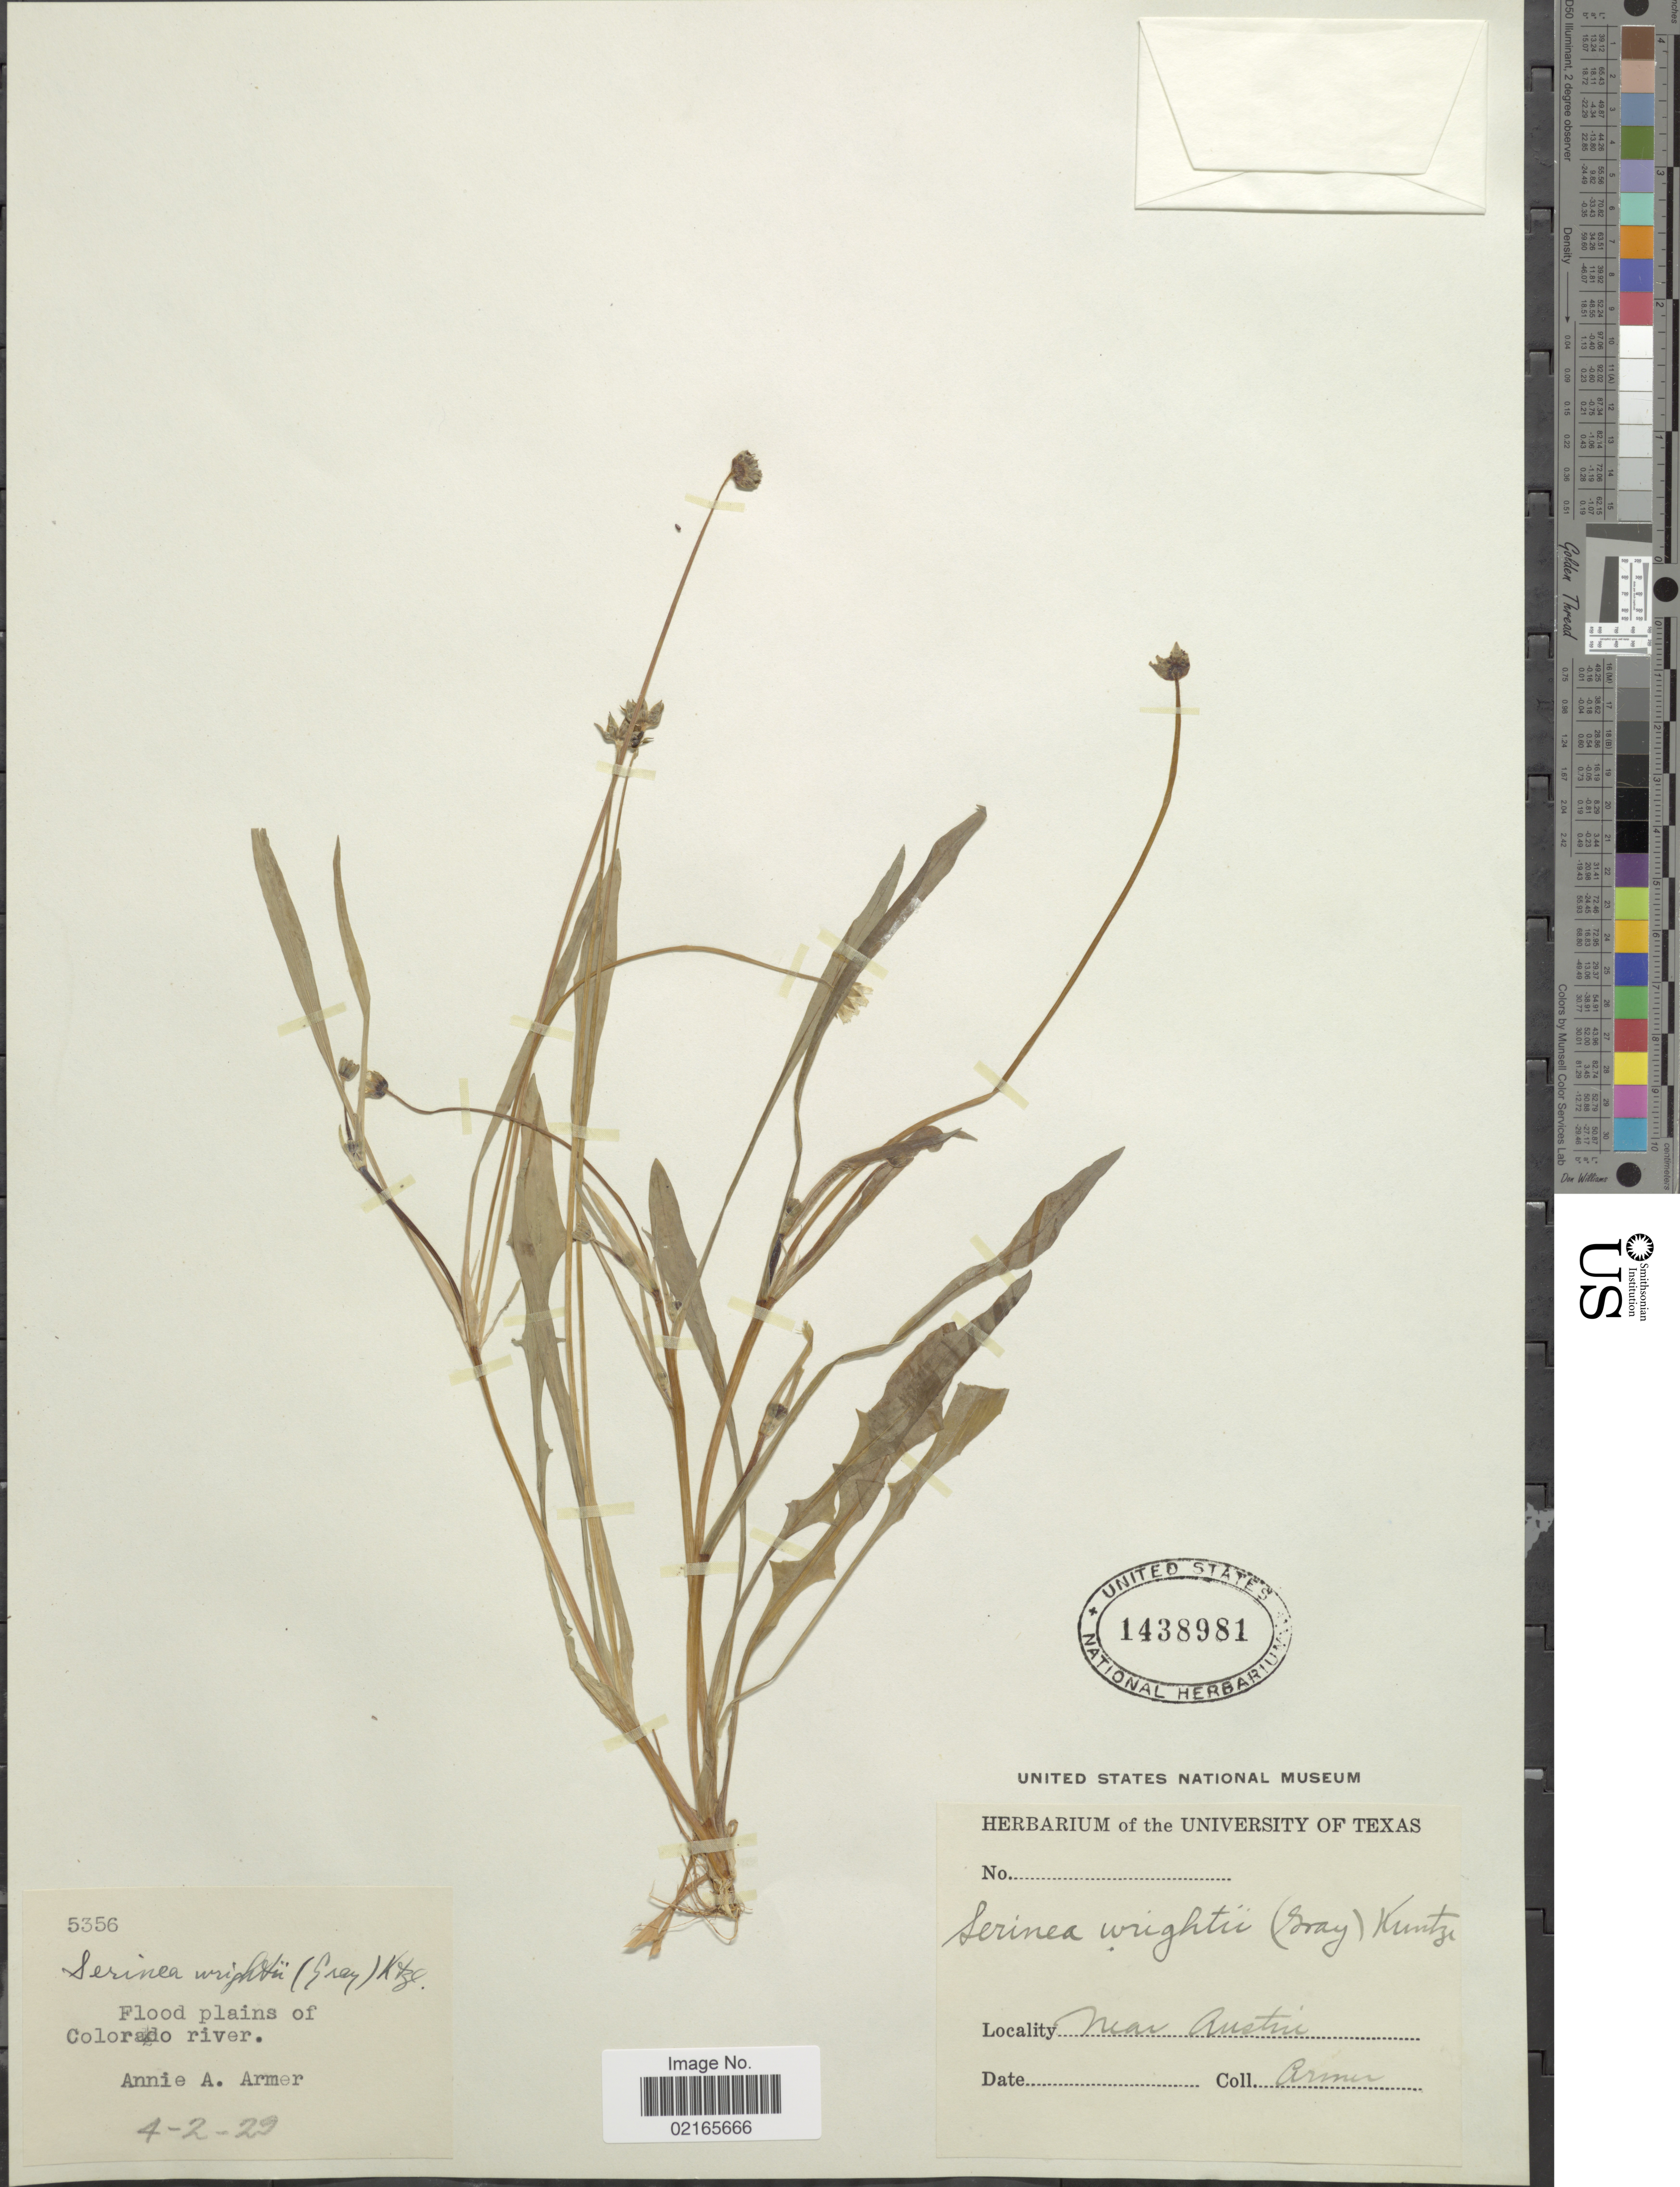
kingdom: Plantae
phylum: Tracheophyta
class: Magnoliopsida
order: Asterales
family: Asteraceae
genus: Krigia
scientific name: Krigia oppositifolia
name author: Raf.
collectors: A. Armer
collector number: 5356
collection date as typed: Transcribed d/m/y: 2/4/29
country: United States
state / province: Texas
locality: Flood plains of Colorado River, near Austin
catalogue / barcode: US 1438981